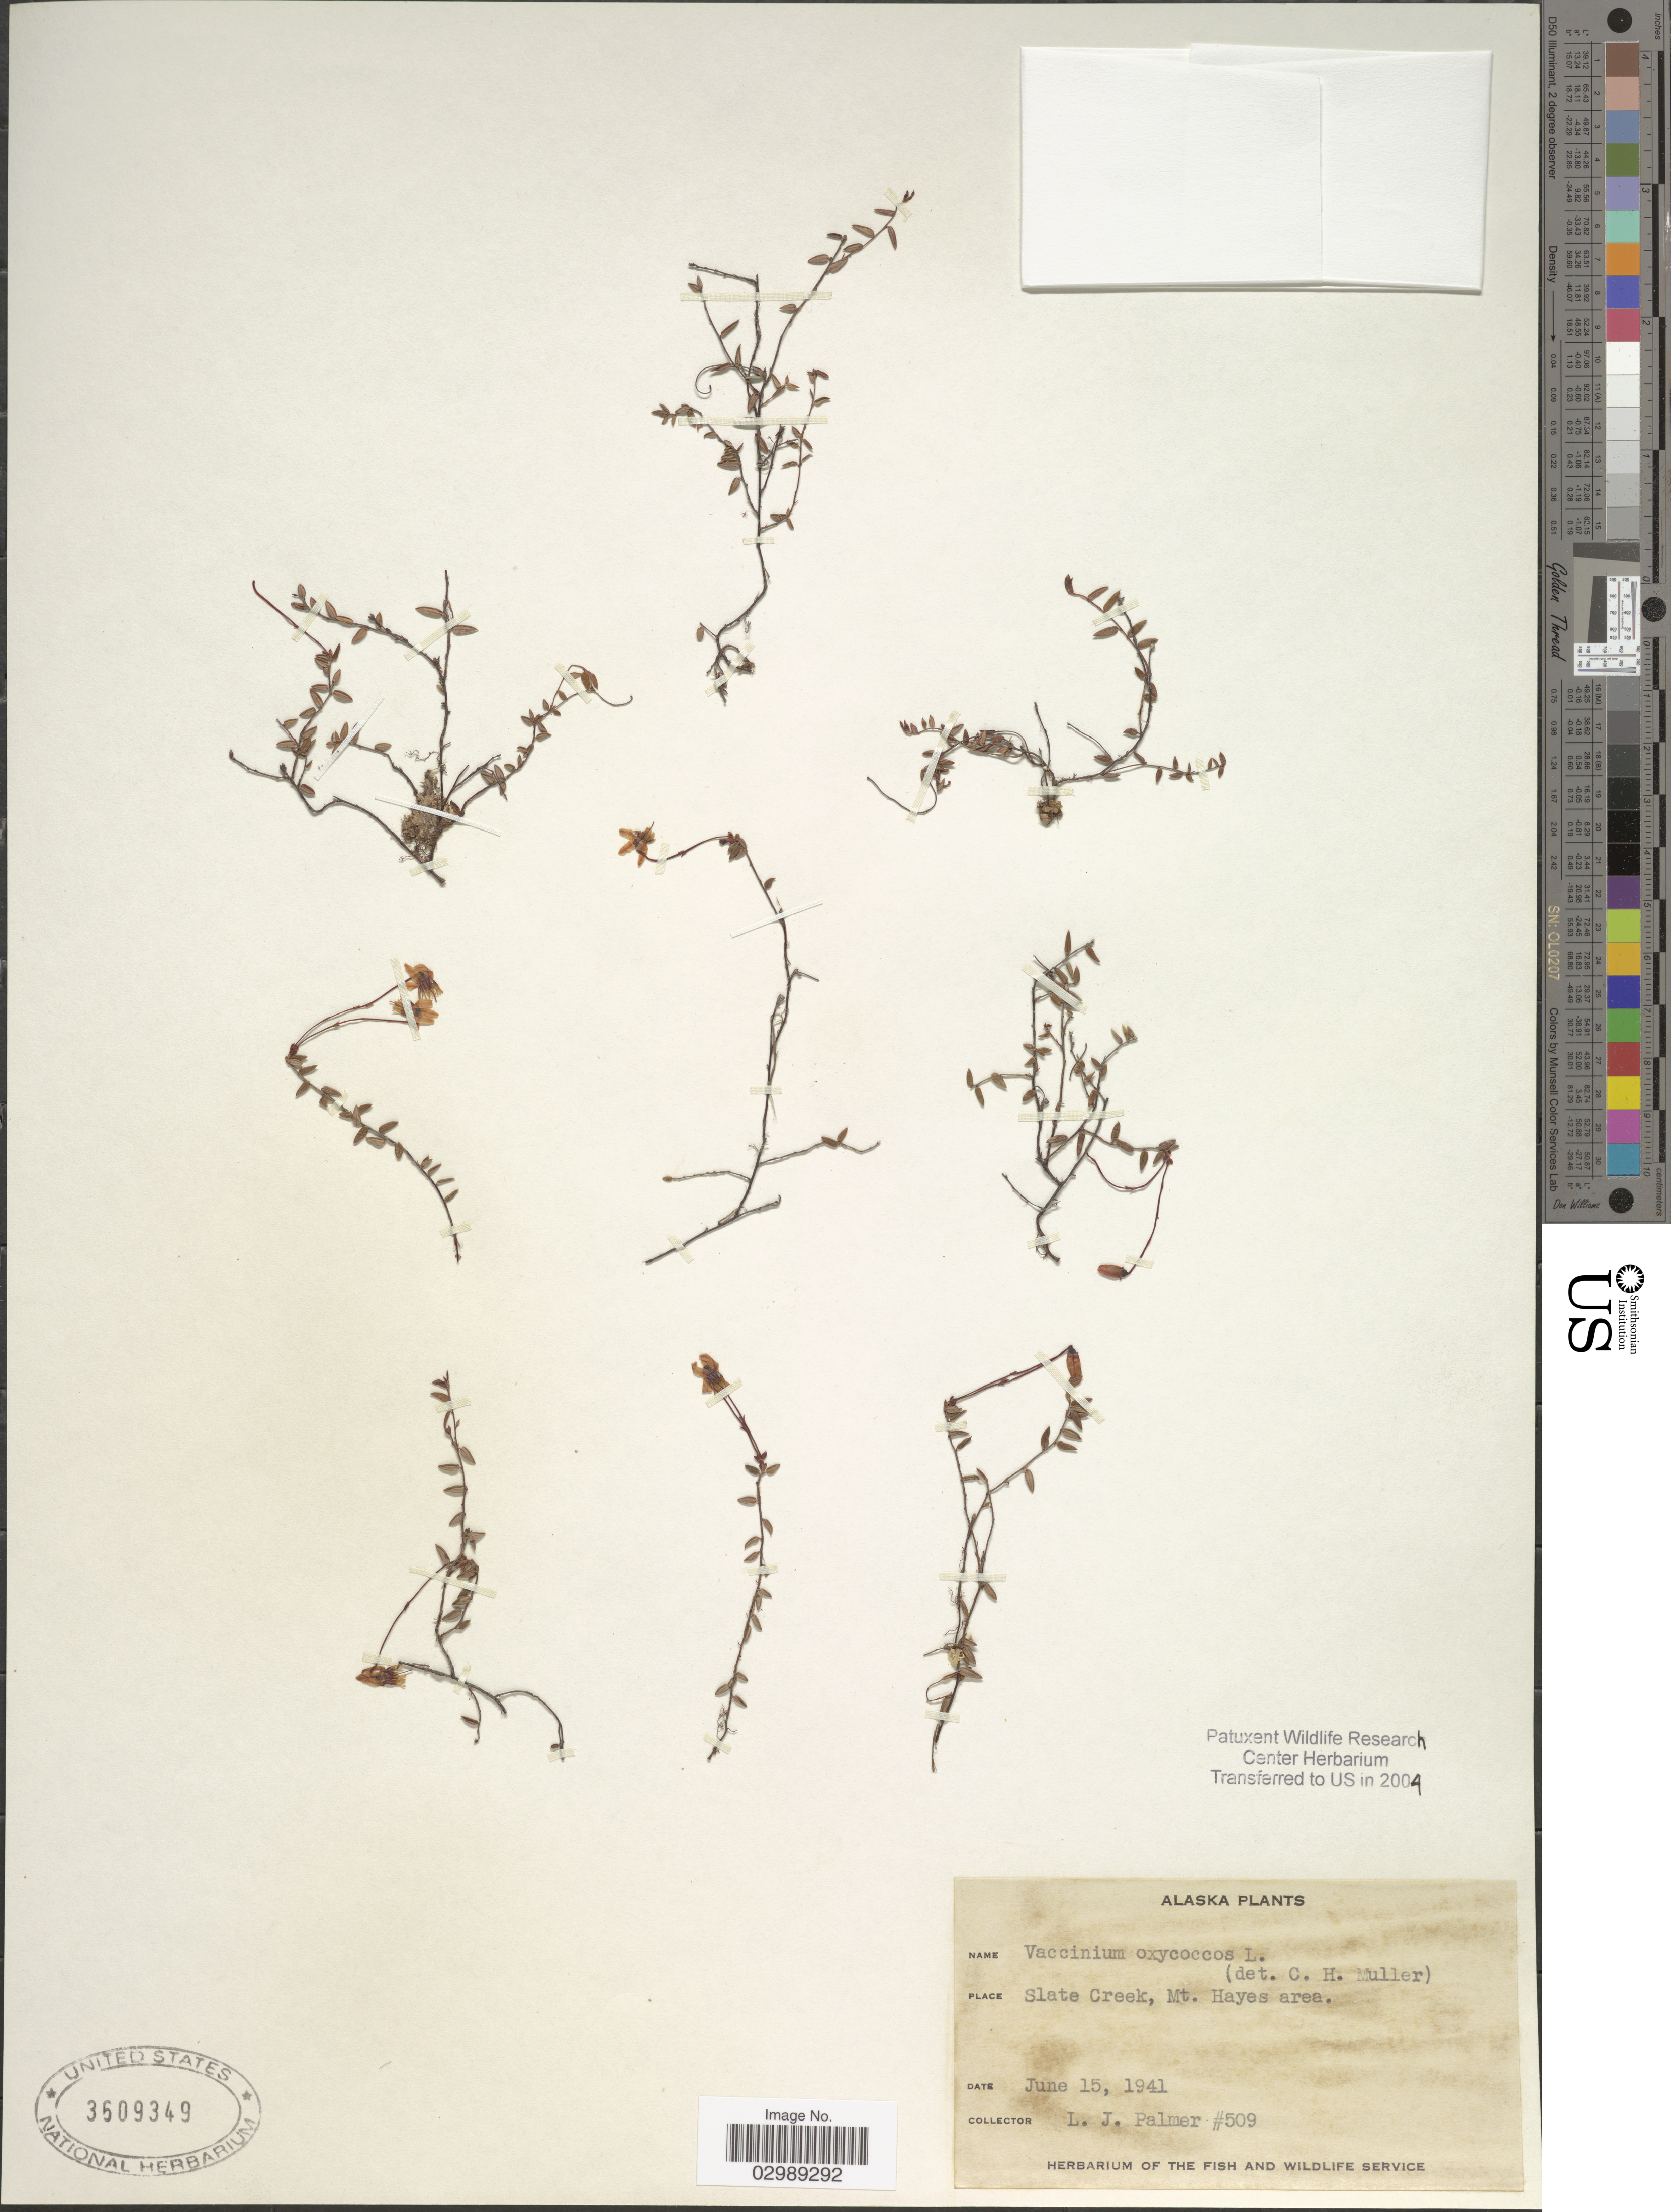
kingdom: Plantae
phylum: Tracheophyta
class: Magnoliopsida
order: Ericales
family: Ericaceae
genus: Vaccinium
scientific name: Vaccinium oxycoccos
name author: L.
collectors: L. J. Palmer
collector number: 509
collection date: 1941-06-15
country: United States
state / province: Alaska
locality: Slate Creek, Mt. Hayes area.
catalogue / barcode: US 3609349